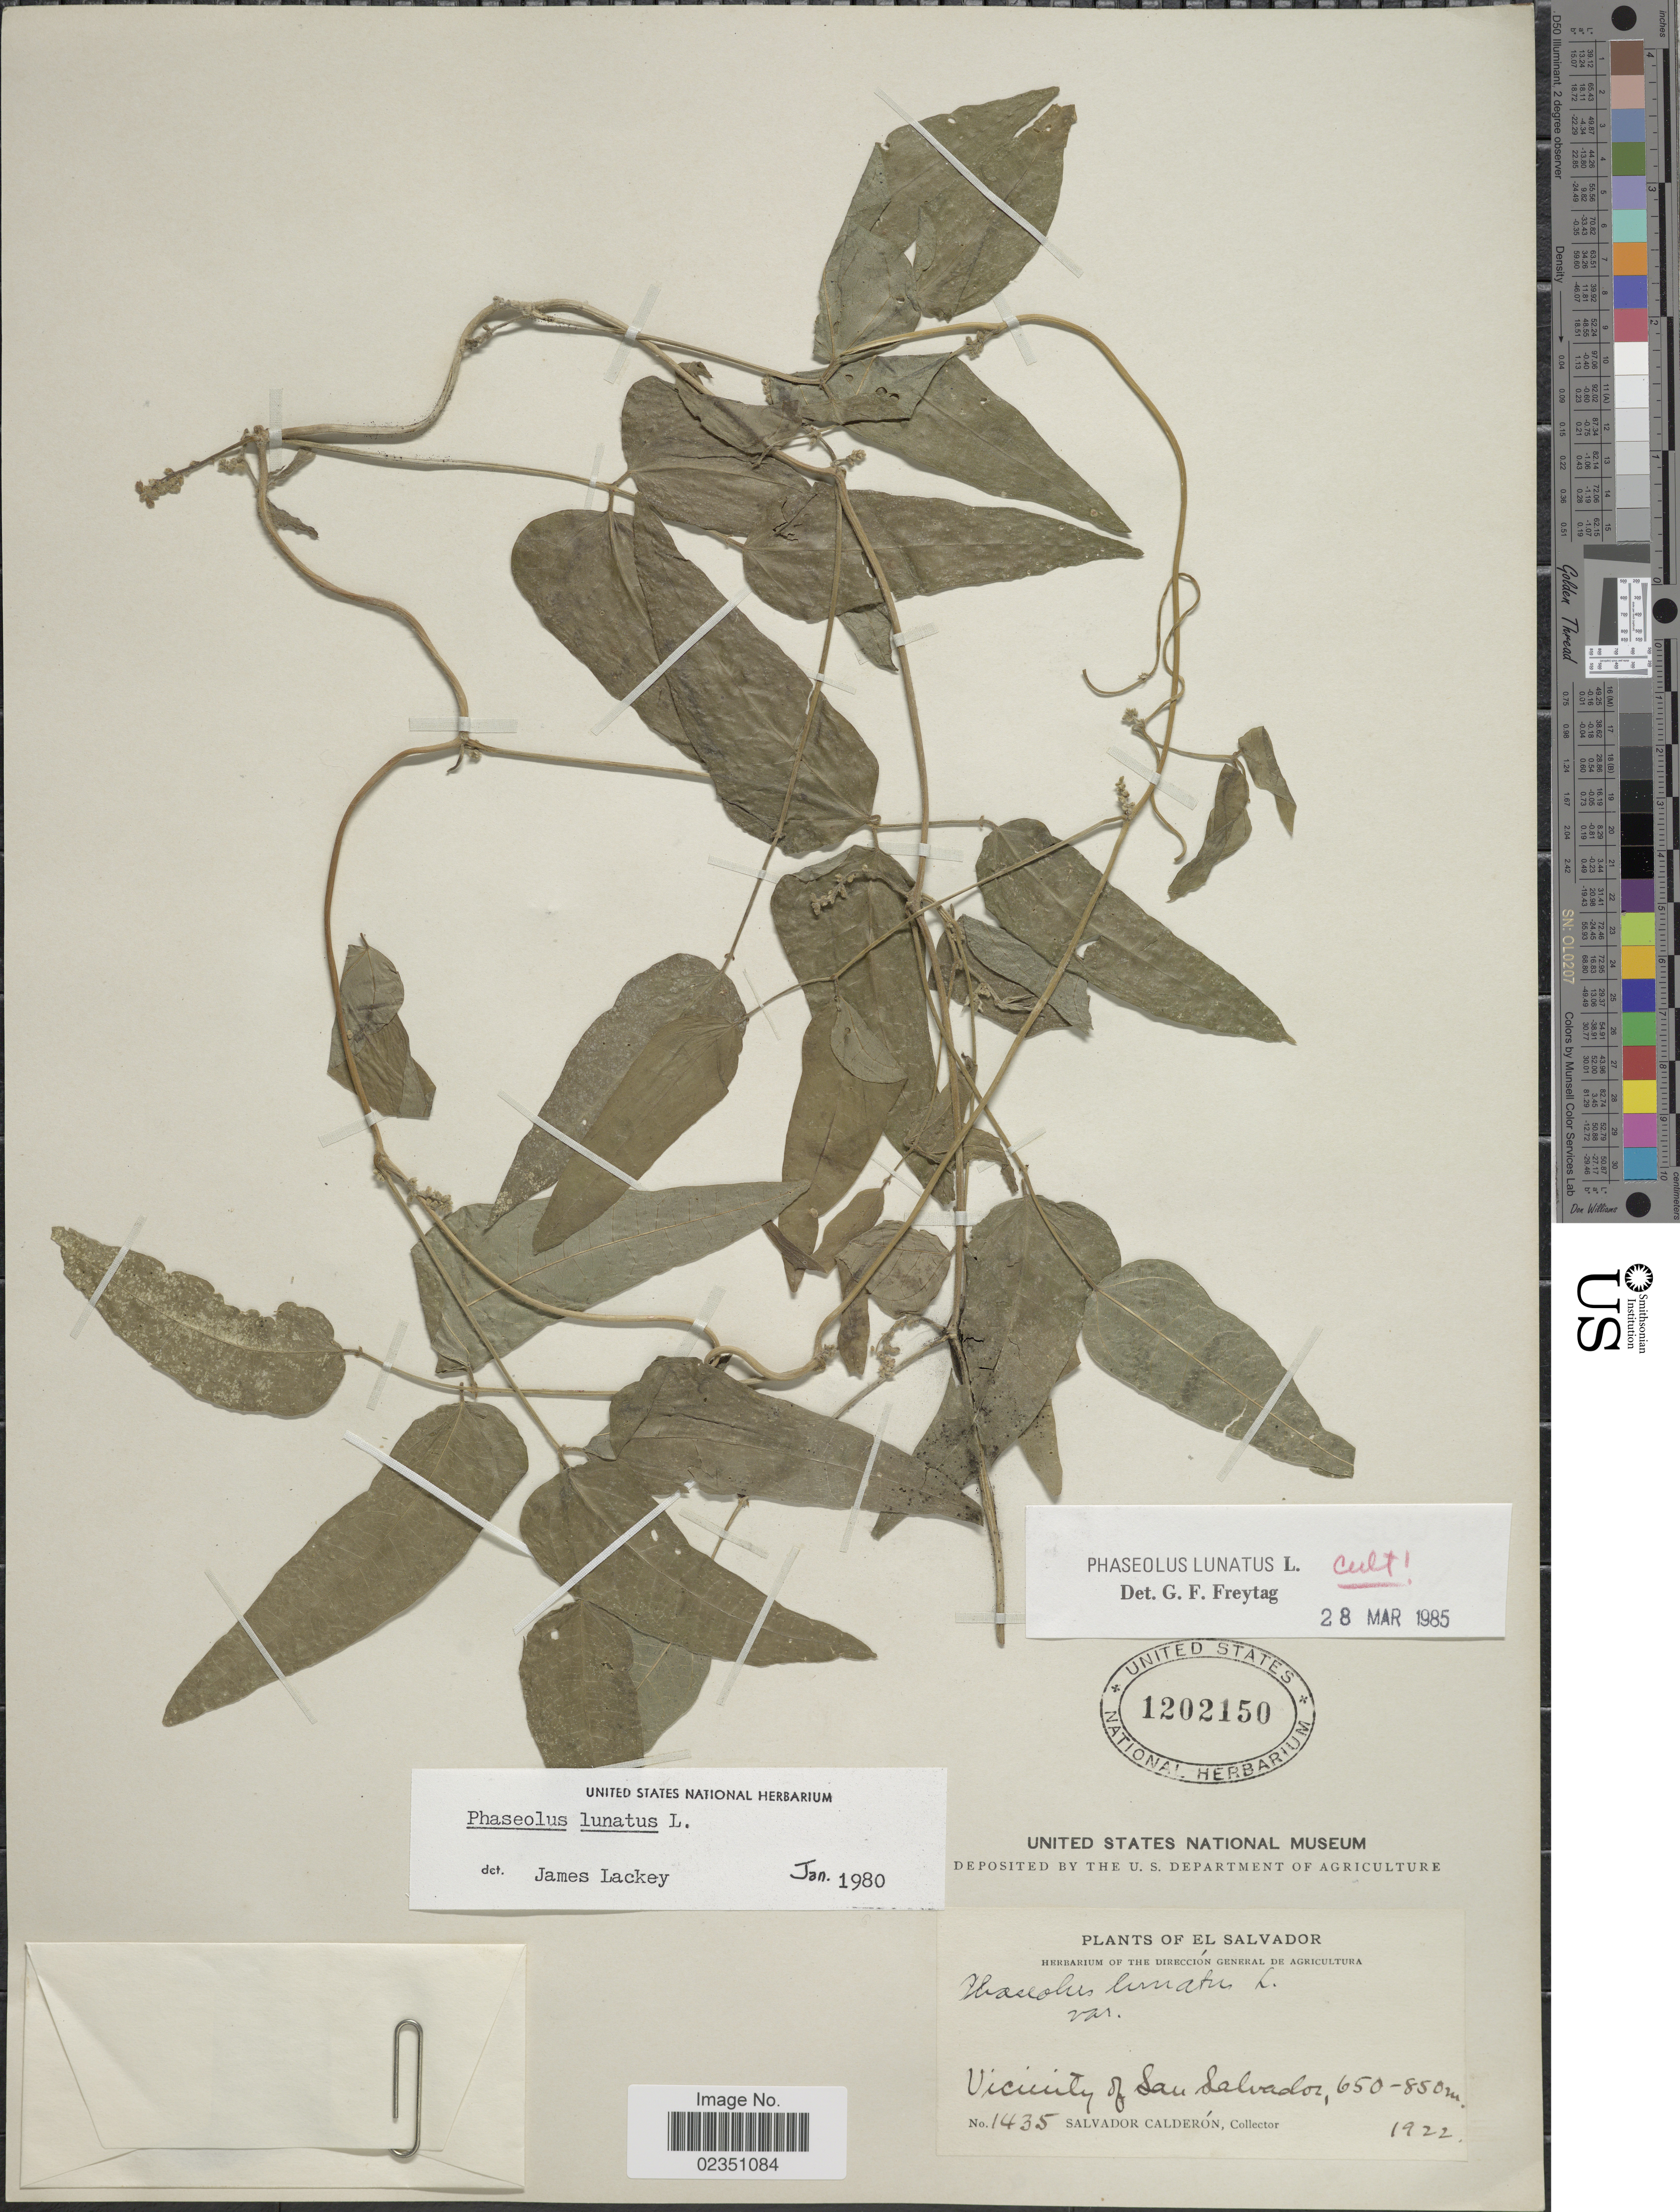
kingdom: Plantae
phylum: Tracheophyta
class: Magnoliopsida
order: Fabales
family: Fabaceae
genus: Phaseolus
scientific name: Phaseolus lunatus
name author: L.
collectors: S. Calderón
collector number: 1435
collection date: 1922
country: El Salvador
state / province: San Salvador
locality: Vicinity of San Salvador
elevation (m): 650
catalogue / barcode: US 1202150